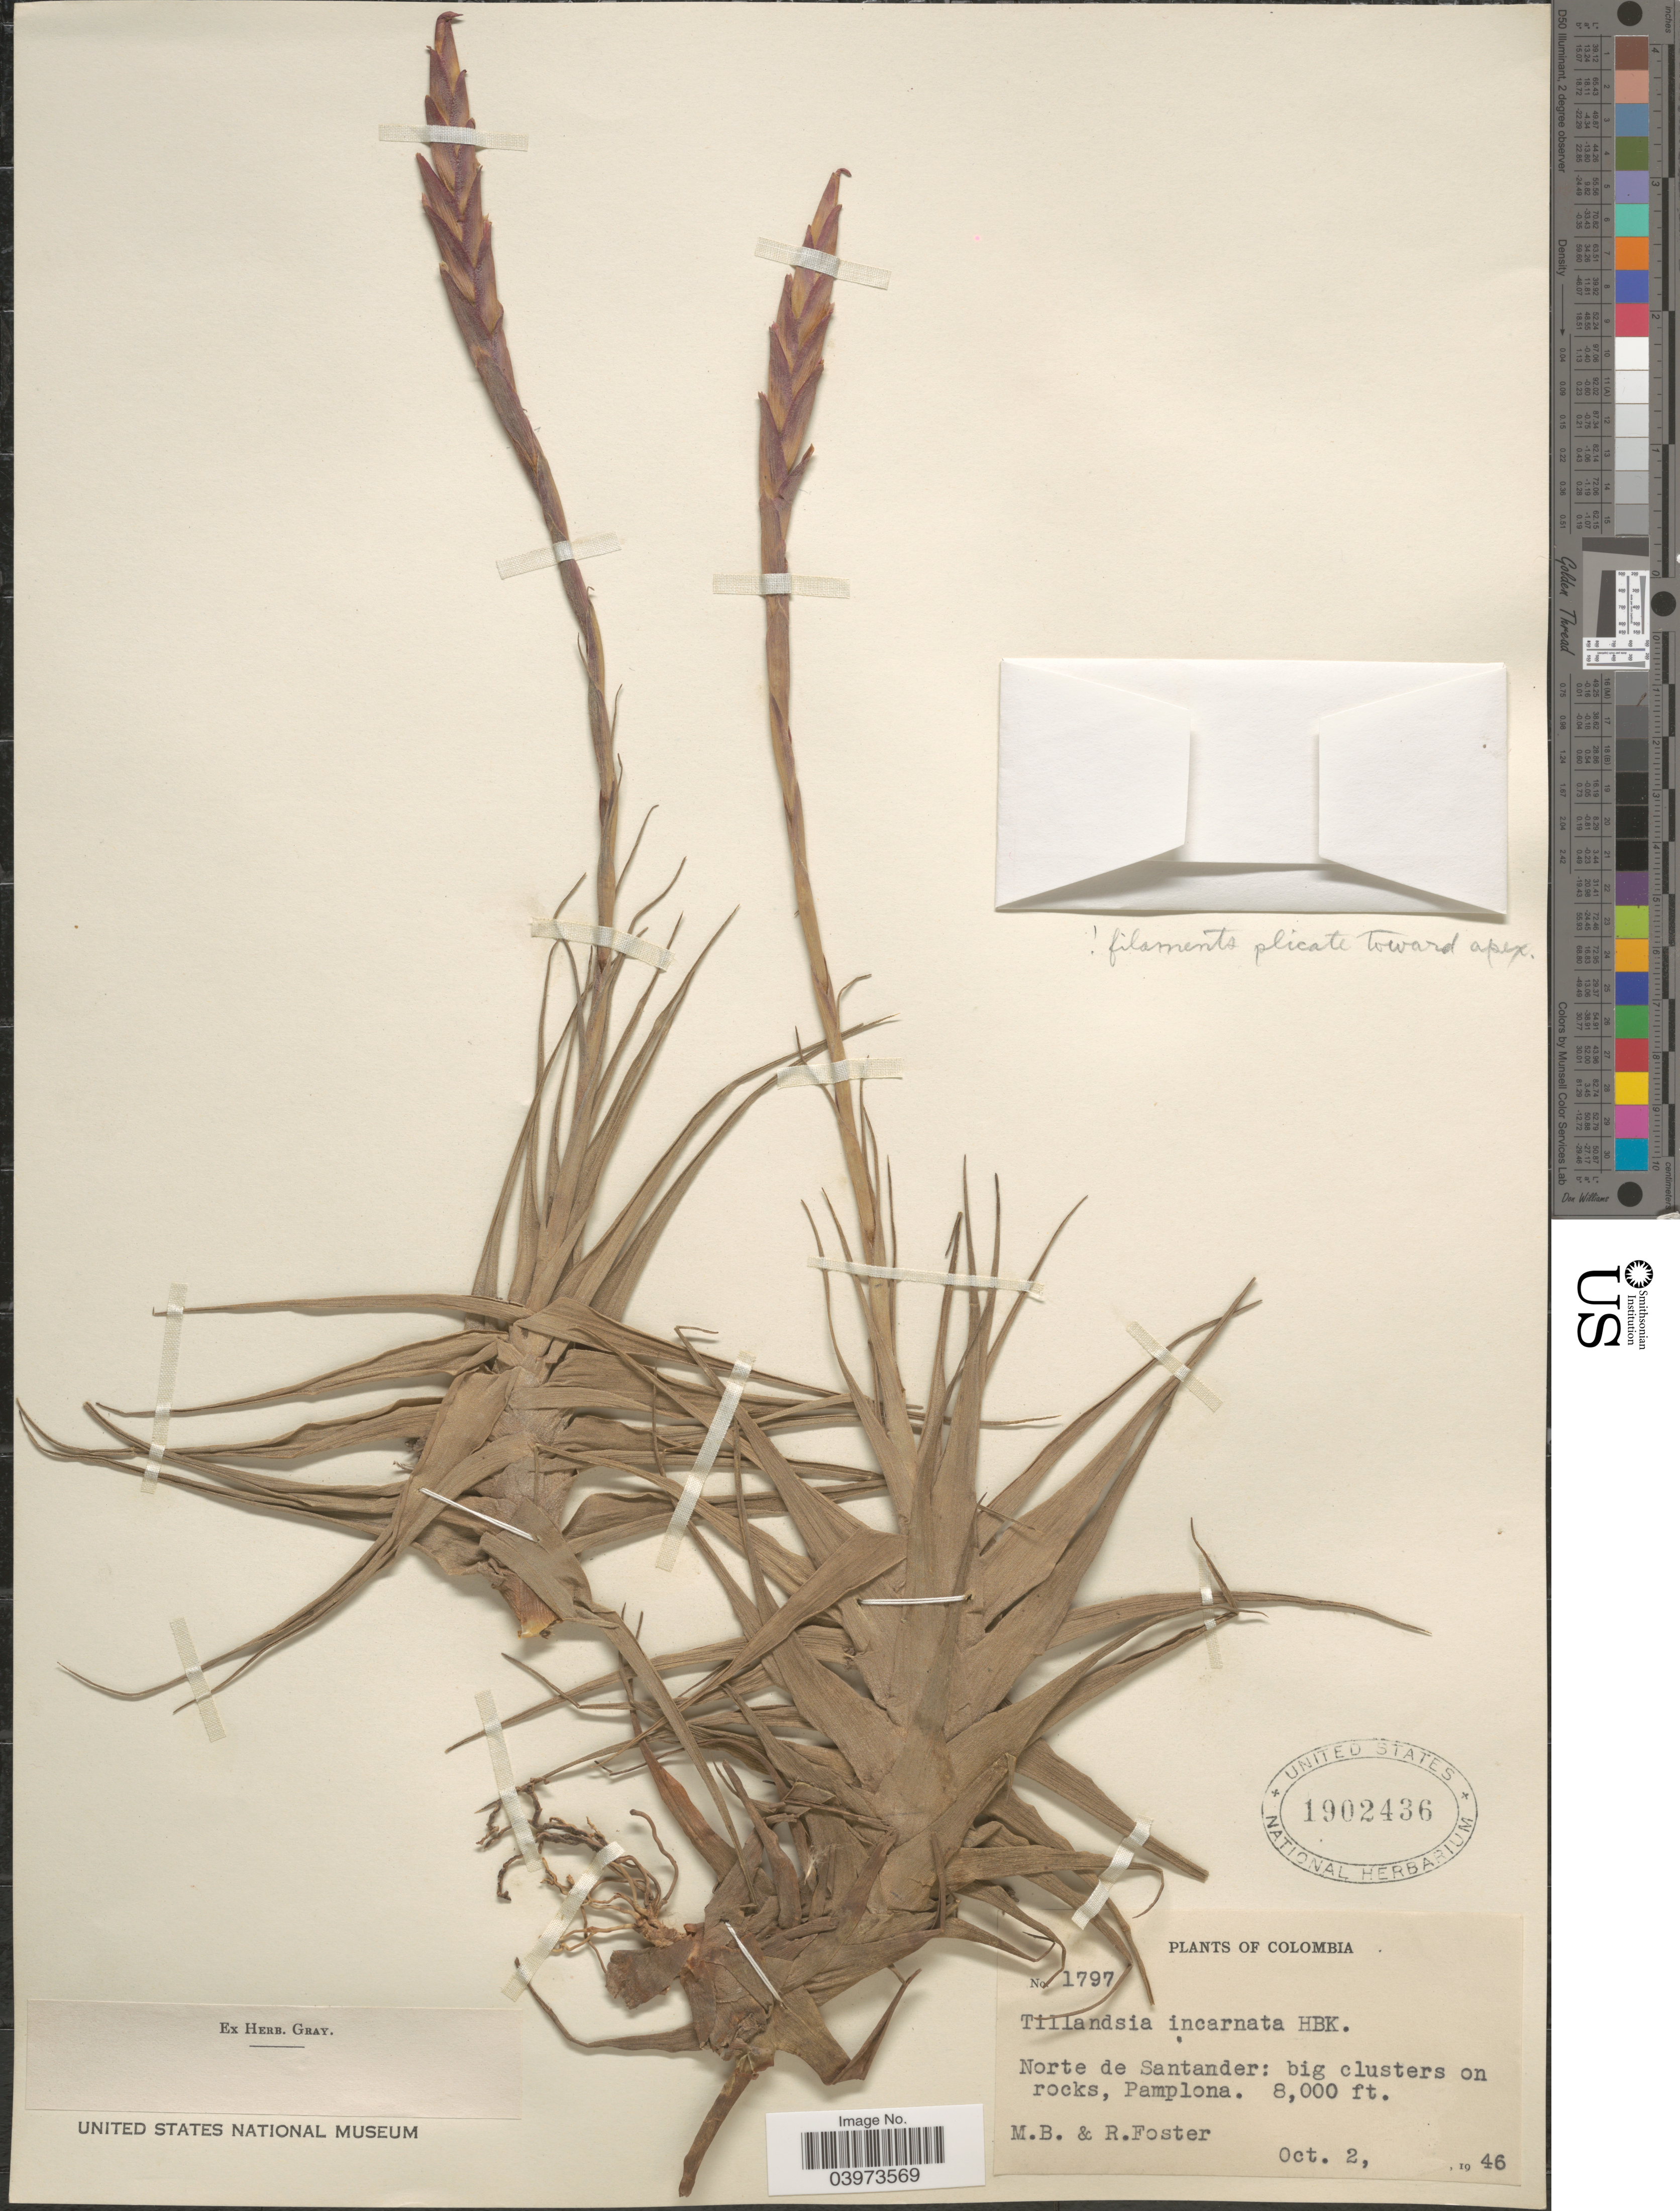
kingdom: Plantae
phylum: Tracheophyta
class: Liliopsida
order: Poales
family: Bromeliaceae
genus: Tillandsia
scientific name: Tillandsia incarnata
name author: Kunth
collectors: M. B. Foster & R. Foster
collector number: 1797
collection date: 1946-10-02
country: Colombia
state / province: Norte de Santander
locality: Pamplona.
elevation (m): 2438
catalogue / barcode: US 1902436